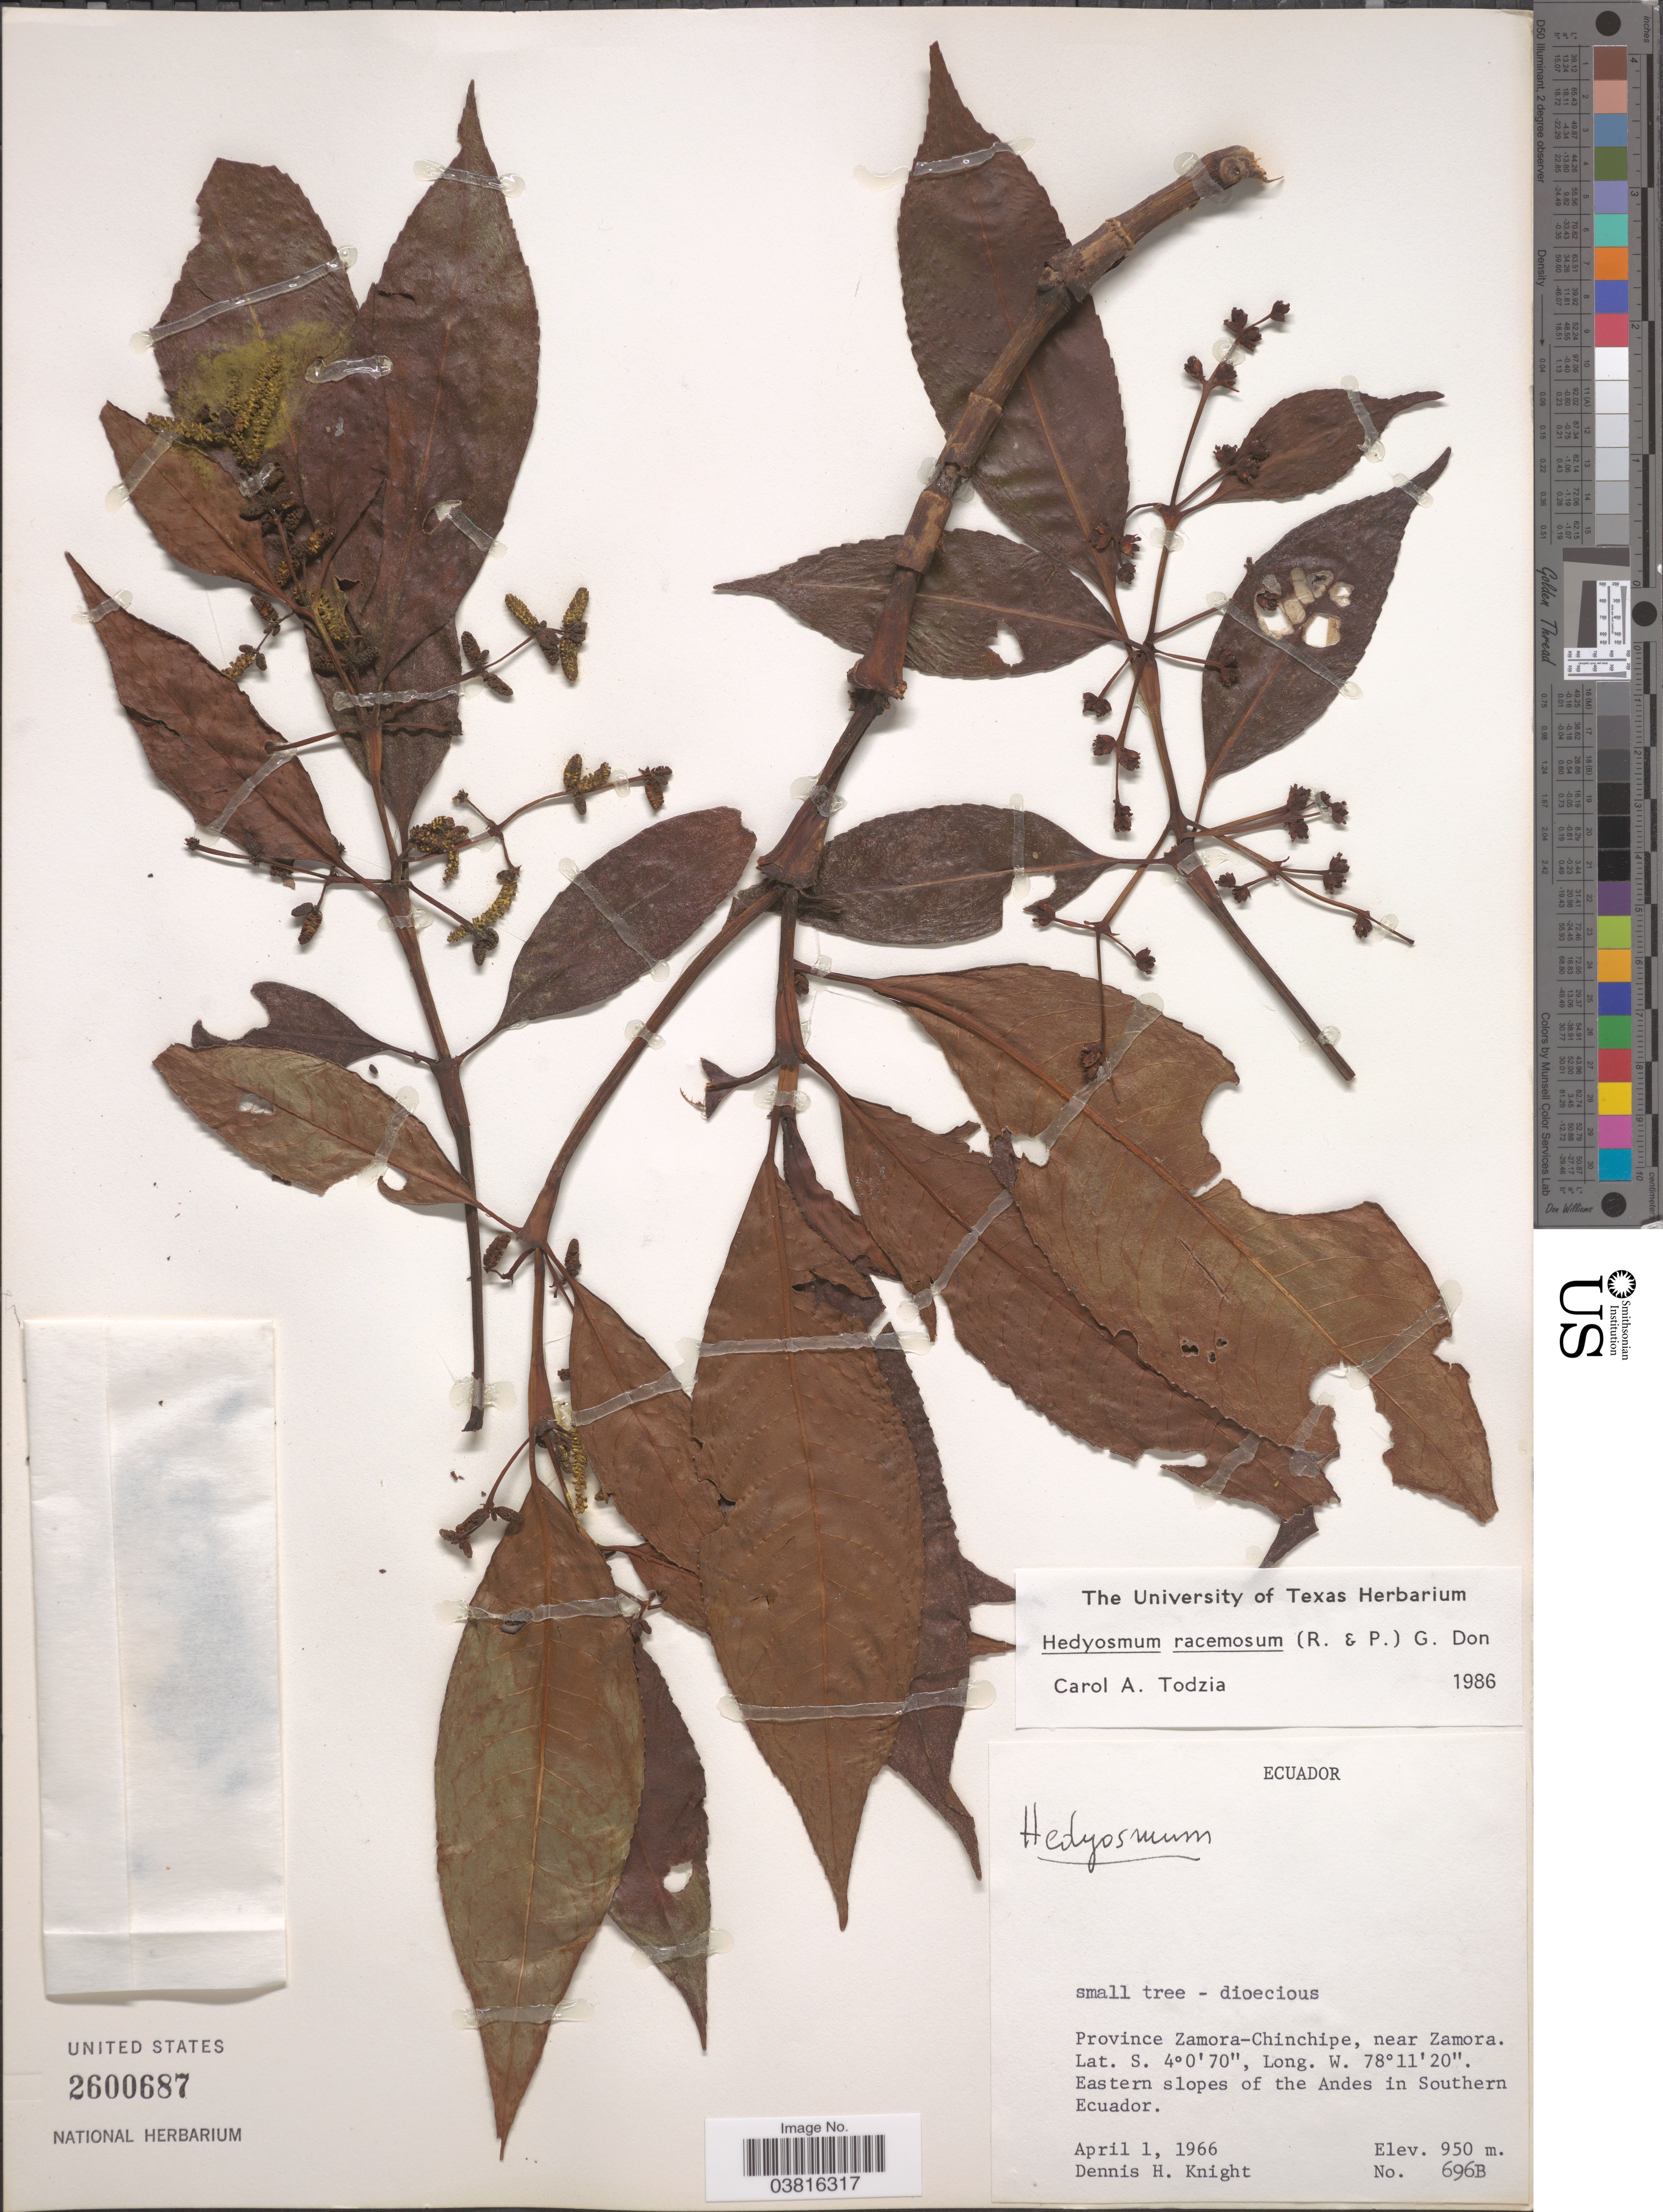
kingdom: Plantae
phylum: Tracheophyta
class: Magnoliopsida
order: Chloranthales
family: Chloranthaceae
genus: Hedyosmum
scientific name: Hedyosmum racemosum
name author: (Ruiz & Pav.) G. Don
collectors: D. Knight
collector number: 696B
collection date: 1966-04-01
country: Ecuador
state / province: Zamora-Chinchipe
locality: Near Zamora. Eastern slopes of the Andes in Southern Ecuador.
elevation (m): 950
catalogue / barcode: US 2600687